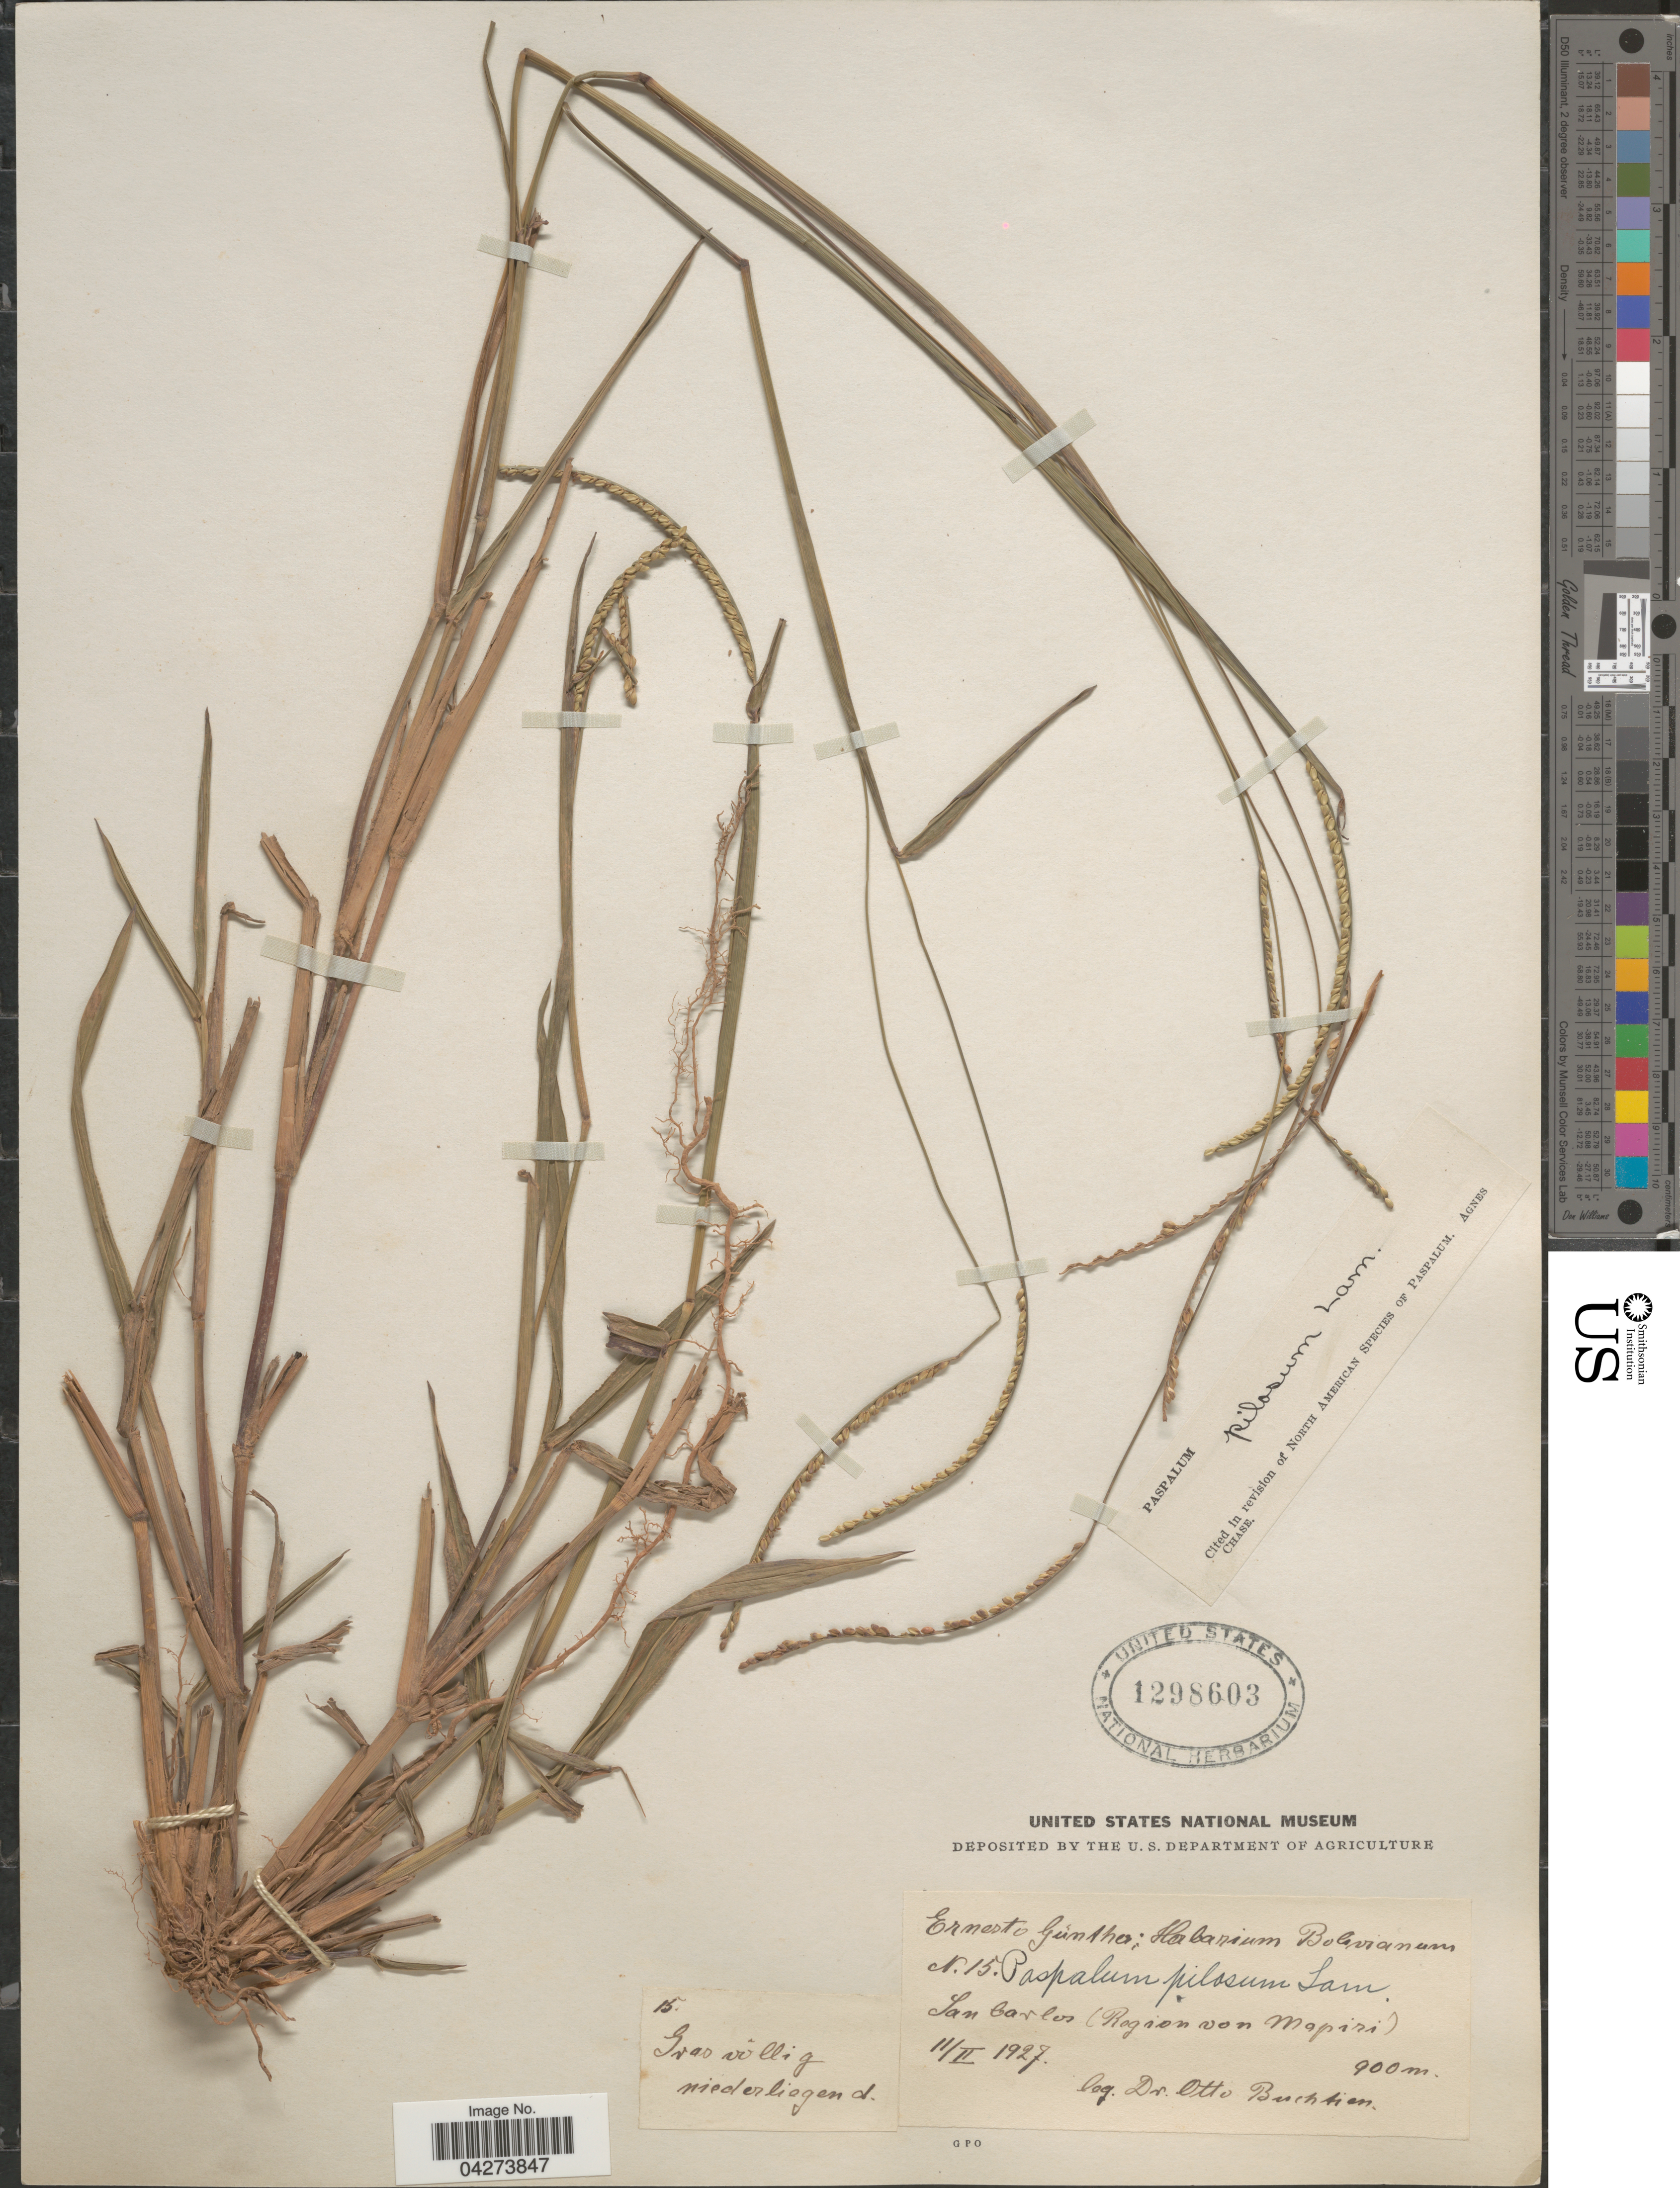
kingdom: Plantae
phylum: Tracheophyta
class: Liliopsida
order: Poales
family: Poaceae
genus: Paspalum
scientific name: Paspalum pilosum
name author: Lam.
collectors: O. Buchtien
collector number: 15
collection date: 1927-02-11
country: Bolivia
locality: San Carlos (Region von Mapiri).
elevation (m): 900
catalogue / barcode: US 1298603